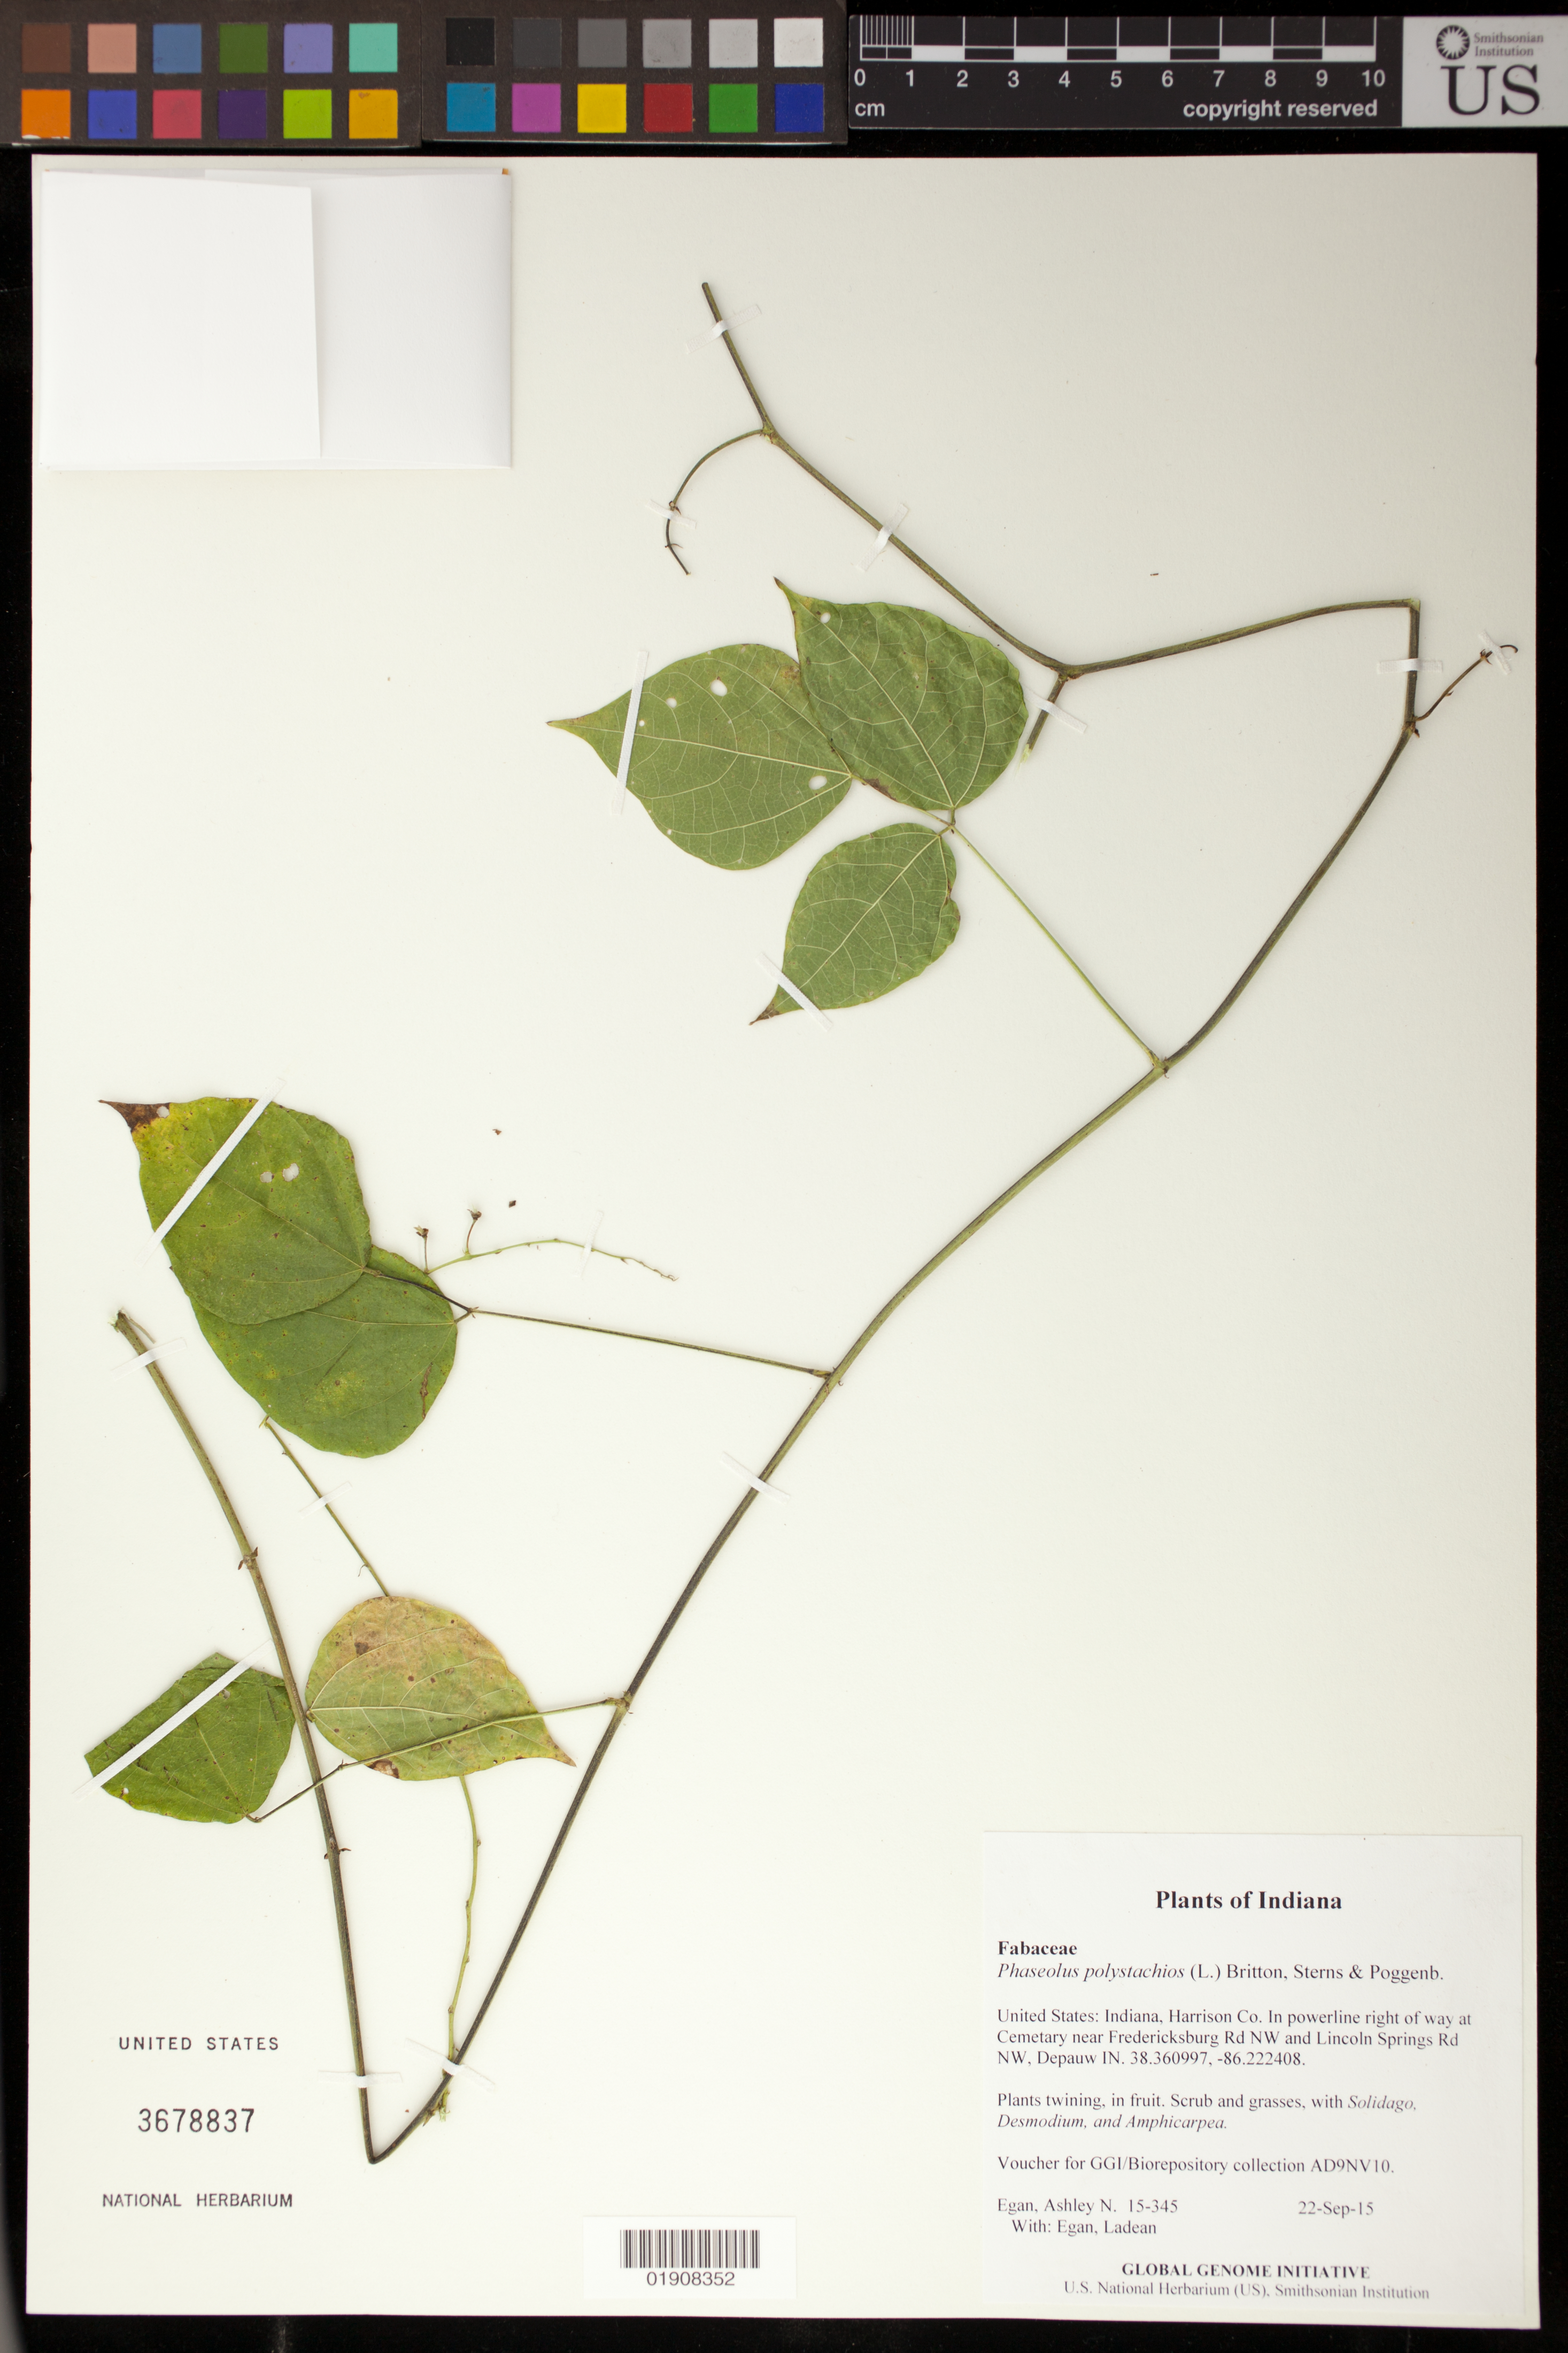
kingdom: Plantae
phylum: Tracheophyta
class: Magnoliopsida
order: Fabales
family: Fabaceae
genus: Phaseolus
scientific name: Phaseolus polystachios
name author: (L.) Britton, Stearns & Poggenb.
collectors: A. N. Egan & L. Egan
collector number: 15-345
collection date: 2015-09-22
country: United States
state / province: Indiana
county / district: Harrison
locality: In powerline right of way at Cemetary near Fredericksburg Rd NW and Lincoln Springs Rd NW, Depauw IN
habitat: Scrub and grasses, with Solidego, Desmodium, and Amphicarpea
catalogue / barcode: US 3678837